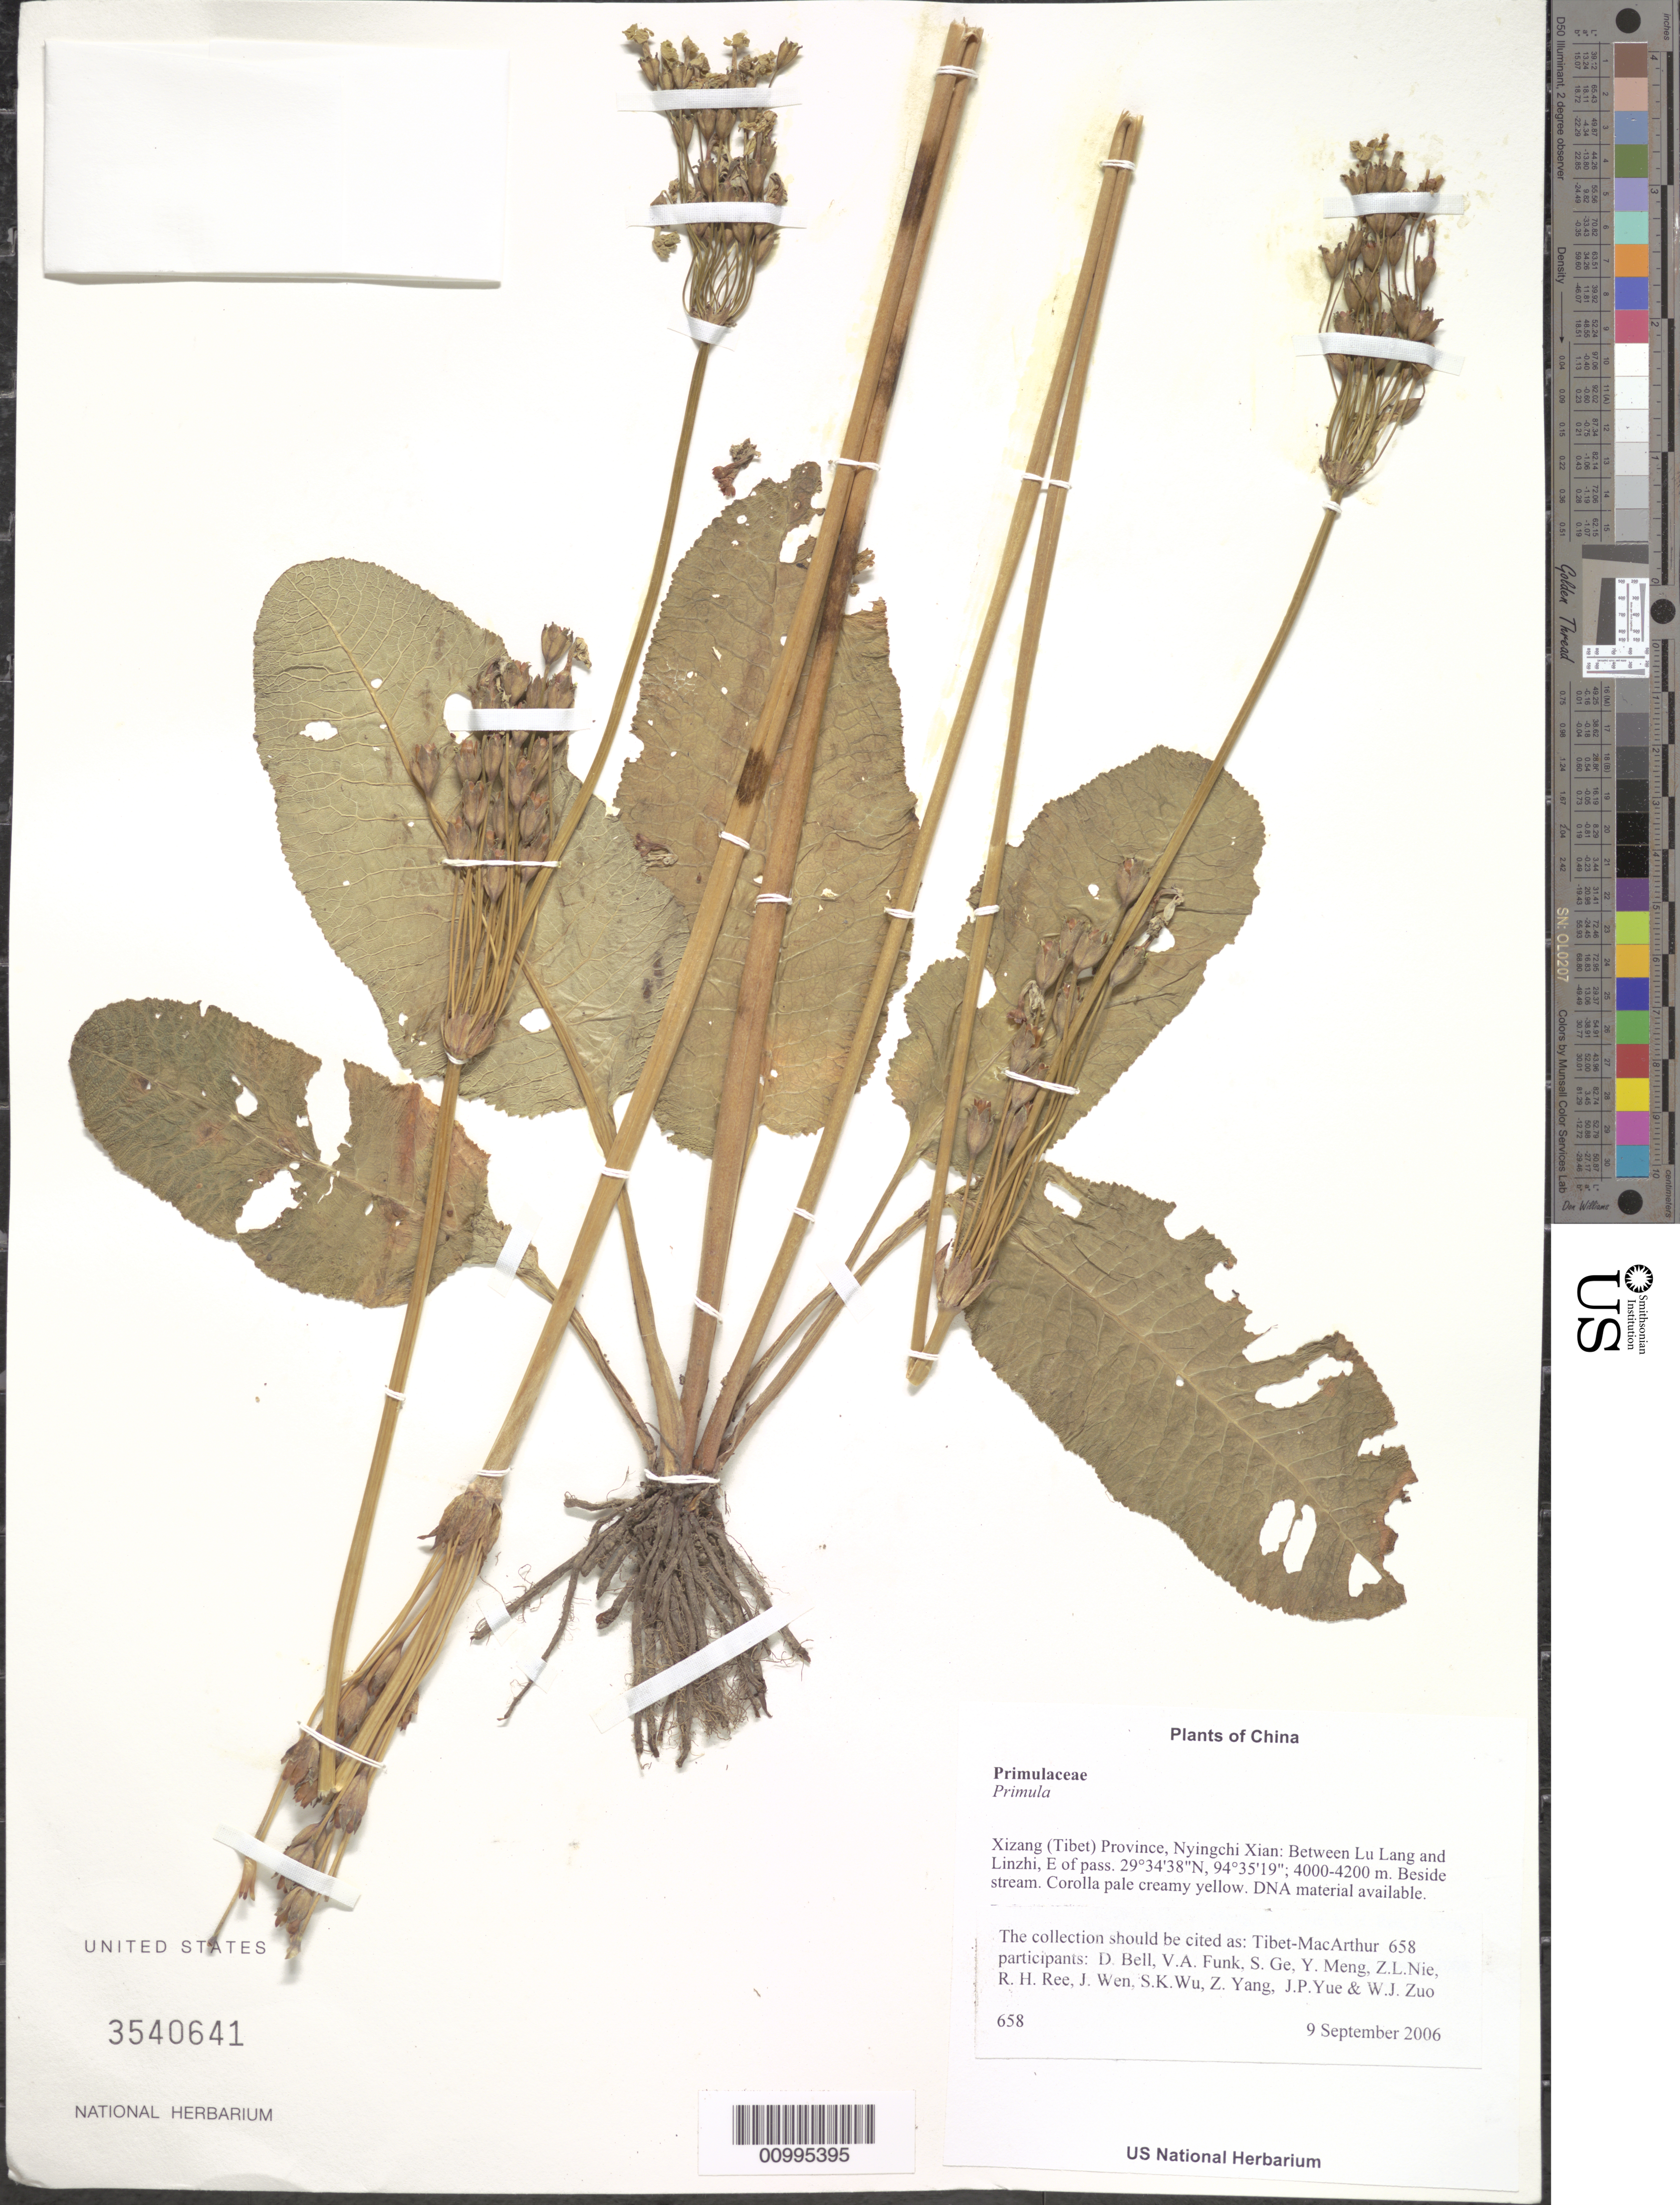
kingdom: Plantae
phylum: Tracheophyta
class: Magnoliopsida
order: Ericales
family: Primulaceae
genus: Primula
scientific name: Primula sp.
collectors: Tibet-MacArthur, D. A. Bell, V. Funk, S. Ge, Y. Meng, Z. Nie, R. Ree, J. Wen, S. K. Wu, Z. Yang, J. Yue & W. Zuo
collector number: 658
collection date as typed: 09 Sep 2006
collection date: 2006-09-09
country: China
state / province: Xizang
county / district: Nyingchi Xian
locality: Between Lu Lang and Linzhi, E of pass.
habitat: Remnant Abies forest and adjacent disturbed areas with scattered shrubs (Rosa, Berberis). Beside stream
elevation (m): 4000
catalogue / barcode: US 3540641